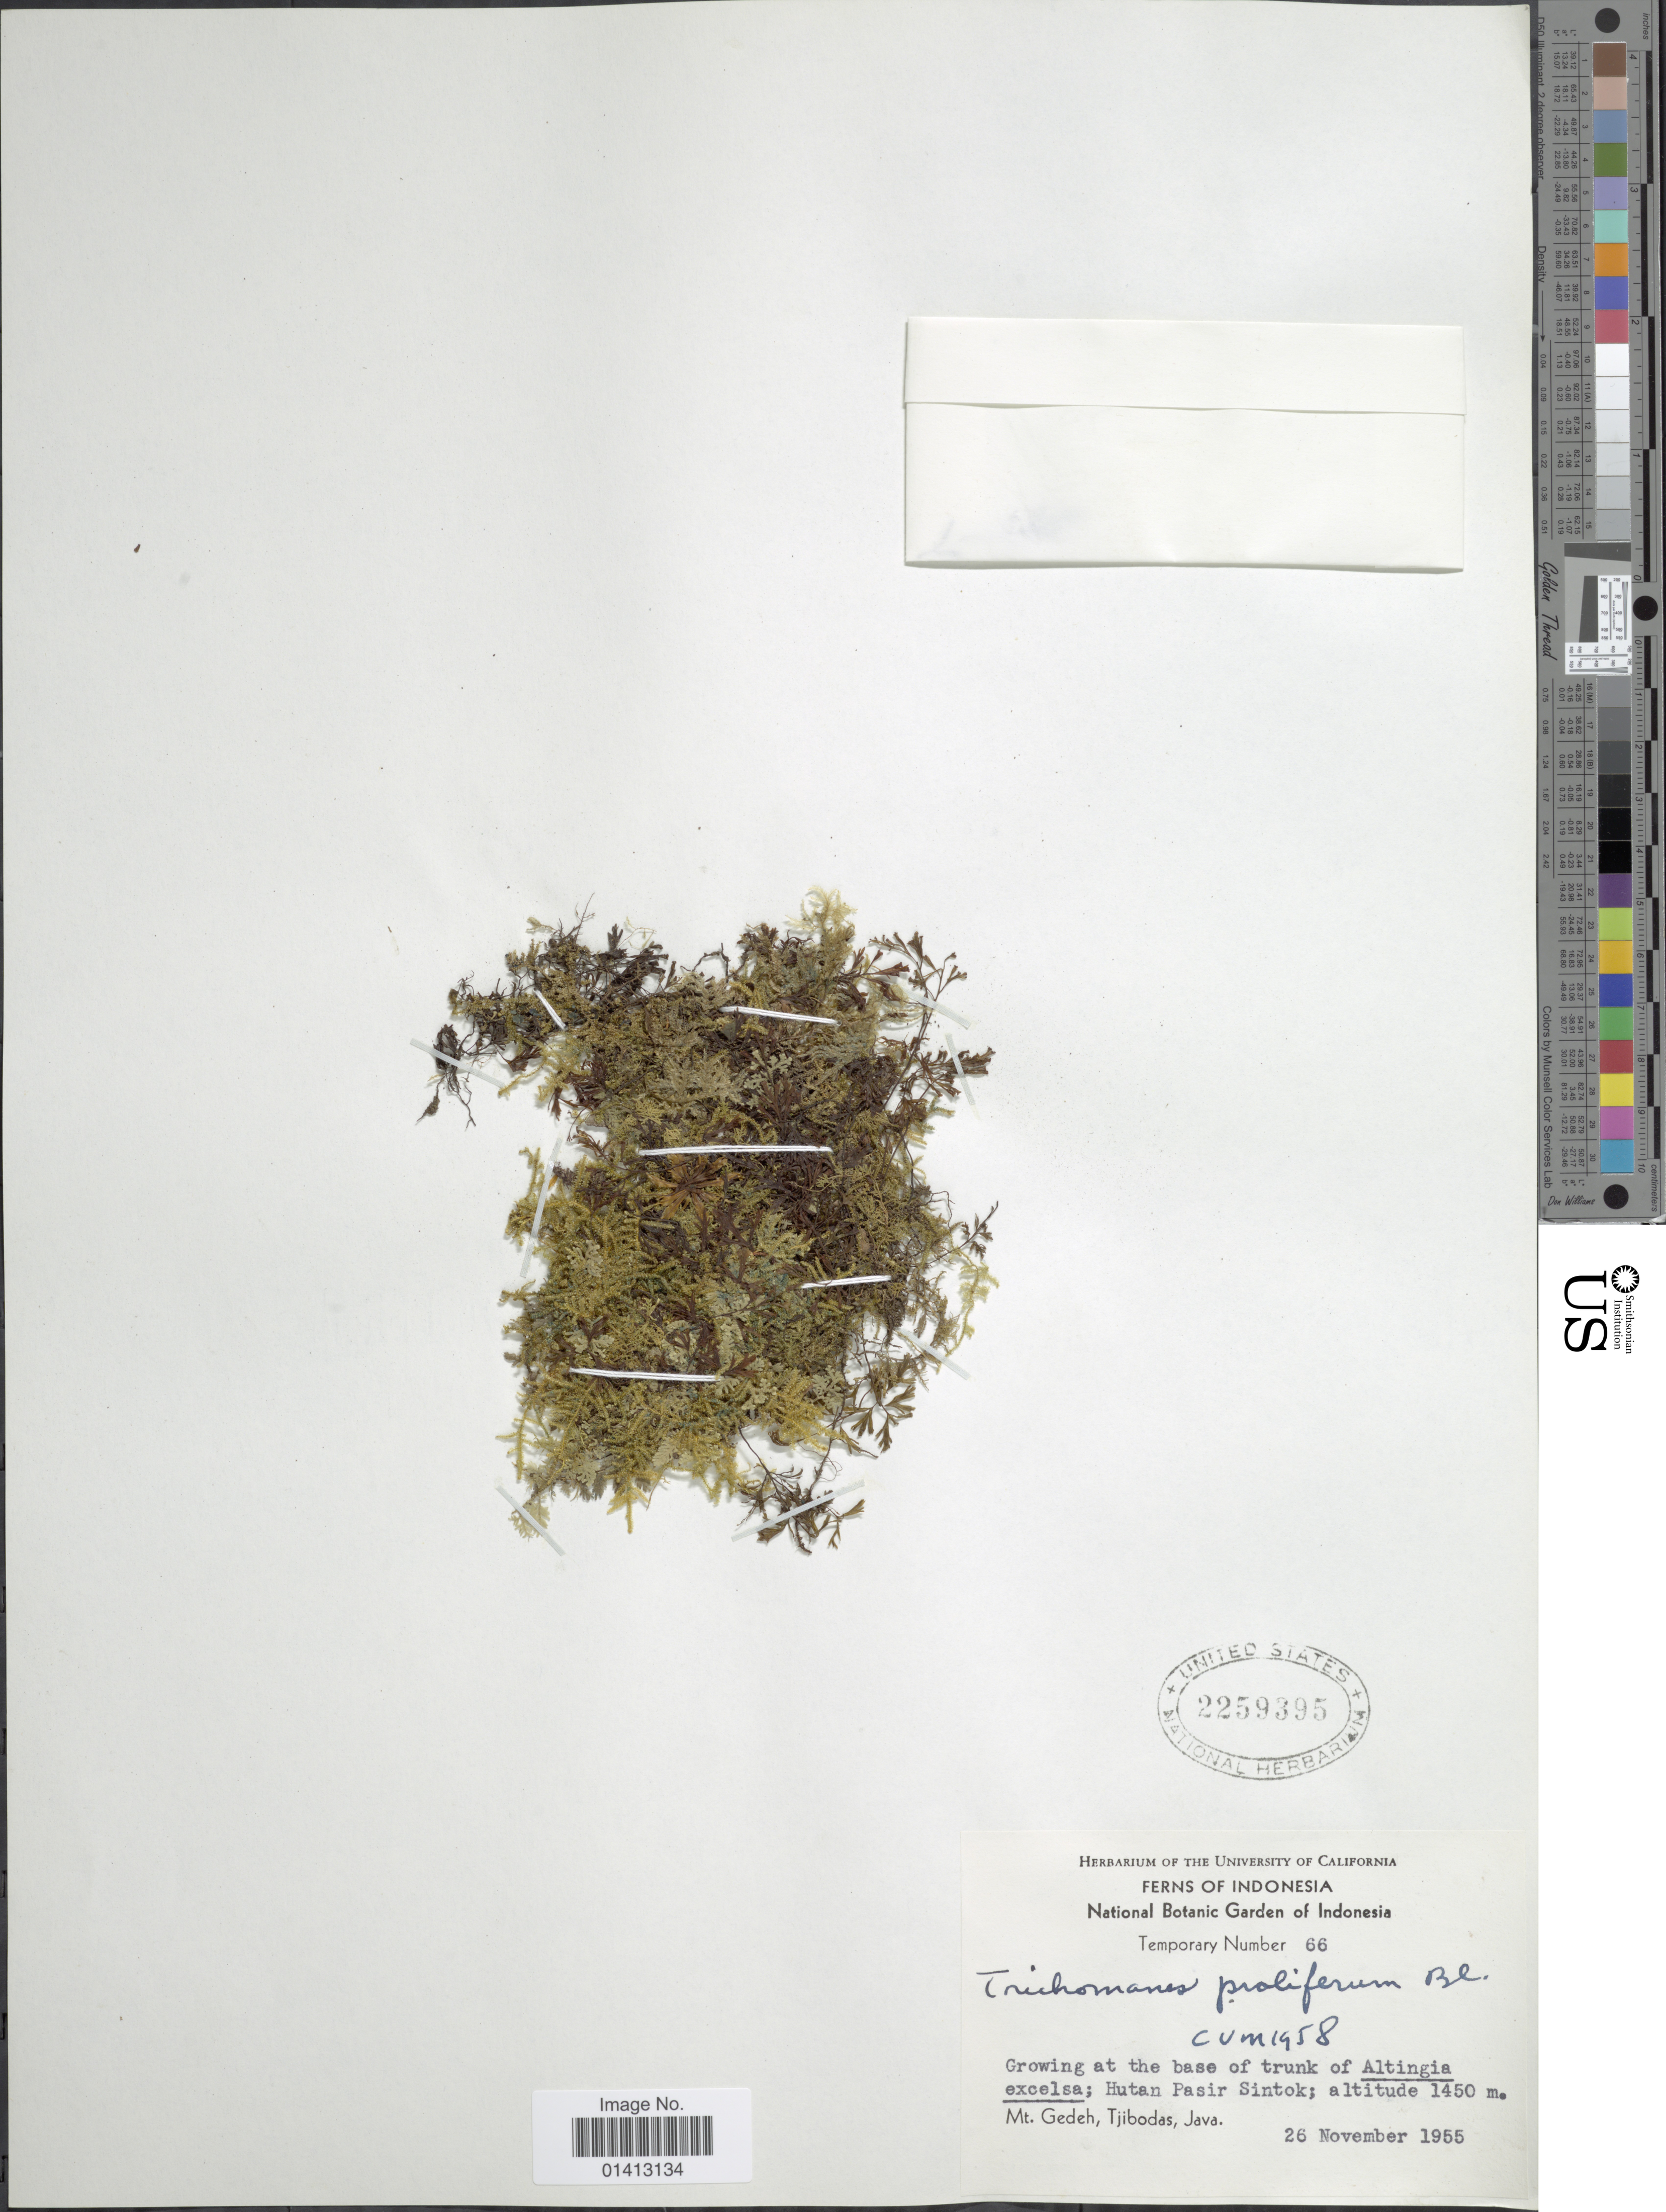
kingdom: Plantae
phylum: Tracheophyta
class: Polypodiopsida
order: Hymenophyllales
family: Hymenophyllaceae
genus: Crepidomanes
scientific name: Crepidomanes proliferum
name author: (Blume) Bostock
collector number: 66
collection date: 1955-11-26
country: Indonesia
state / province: Java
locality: Hutan pasir Sintok, Mt Gedeh, Tjibodas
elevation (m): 1450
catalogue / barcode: US 2259395